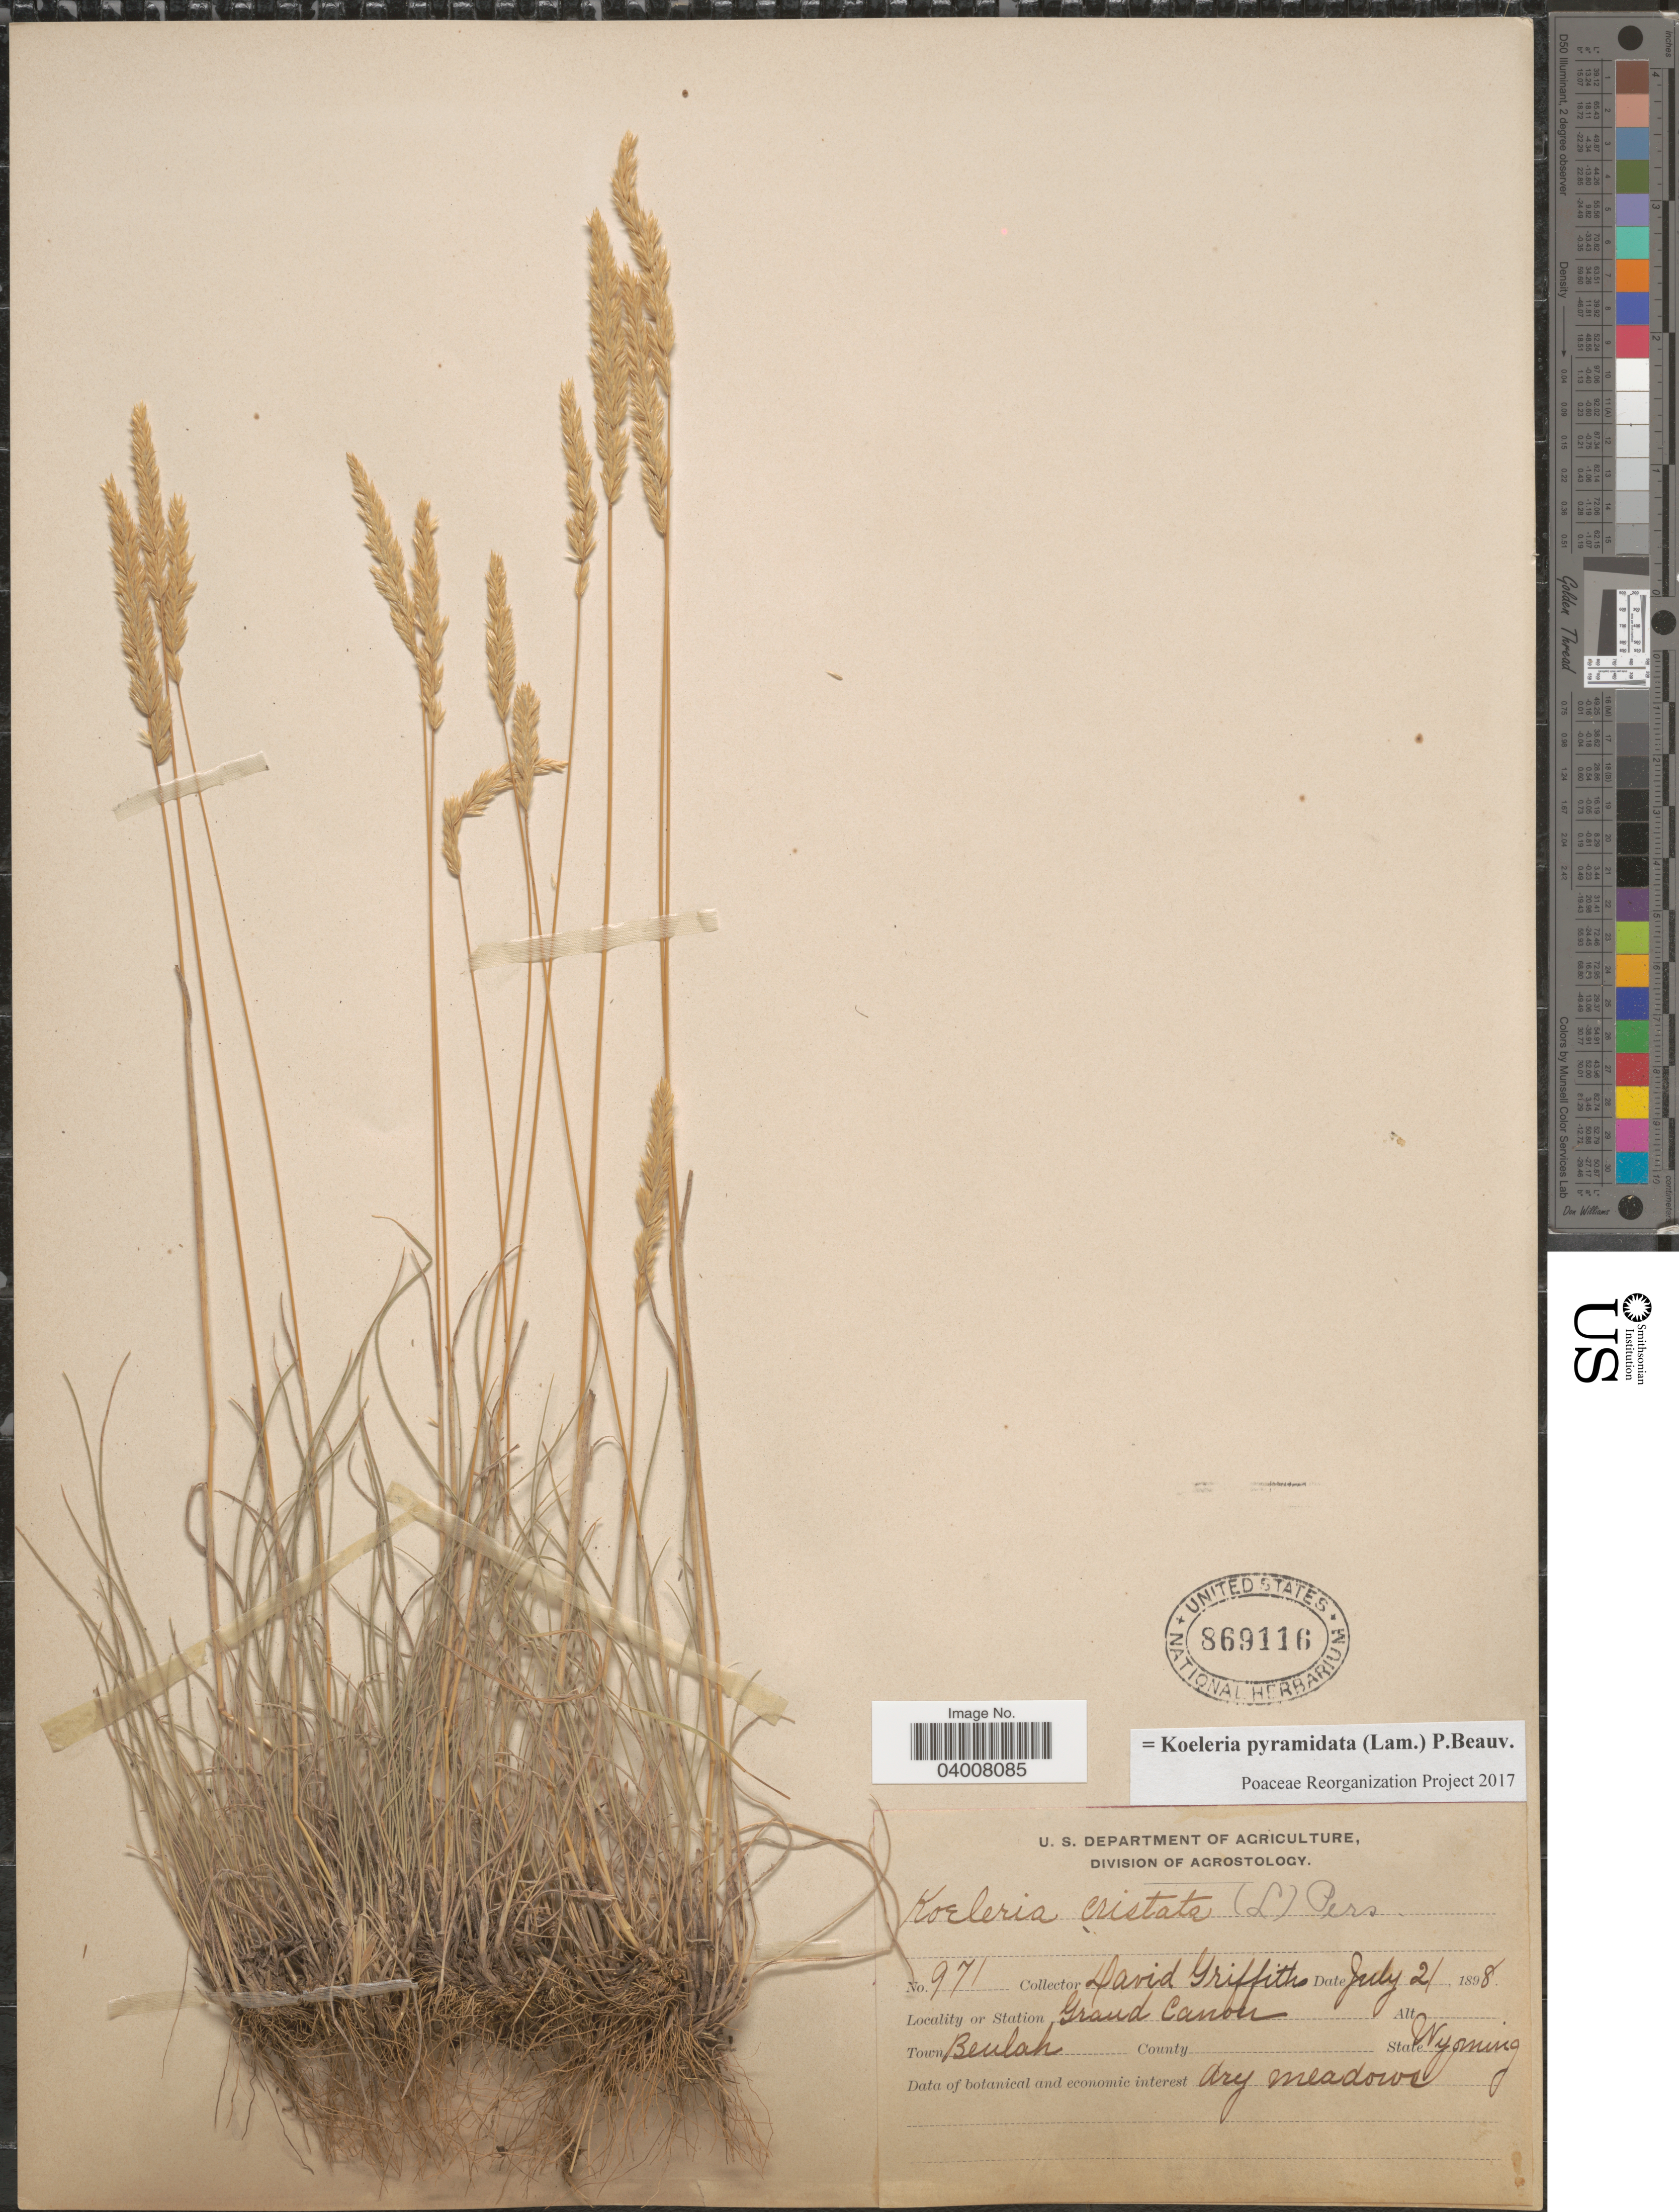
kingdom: Plantae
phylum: Tracheophyta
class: Liliopsida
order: Poales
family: Poaceae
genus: Koeleria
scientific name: Koeleria pyramidata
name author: (Lam.) P. Beauv.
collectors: D. Griffiths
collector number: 971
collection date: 1898-07-21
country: United States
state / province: Wyoming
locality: Grand Canon. Town Beulah.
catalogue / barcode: US 869116